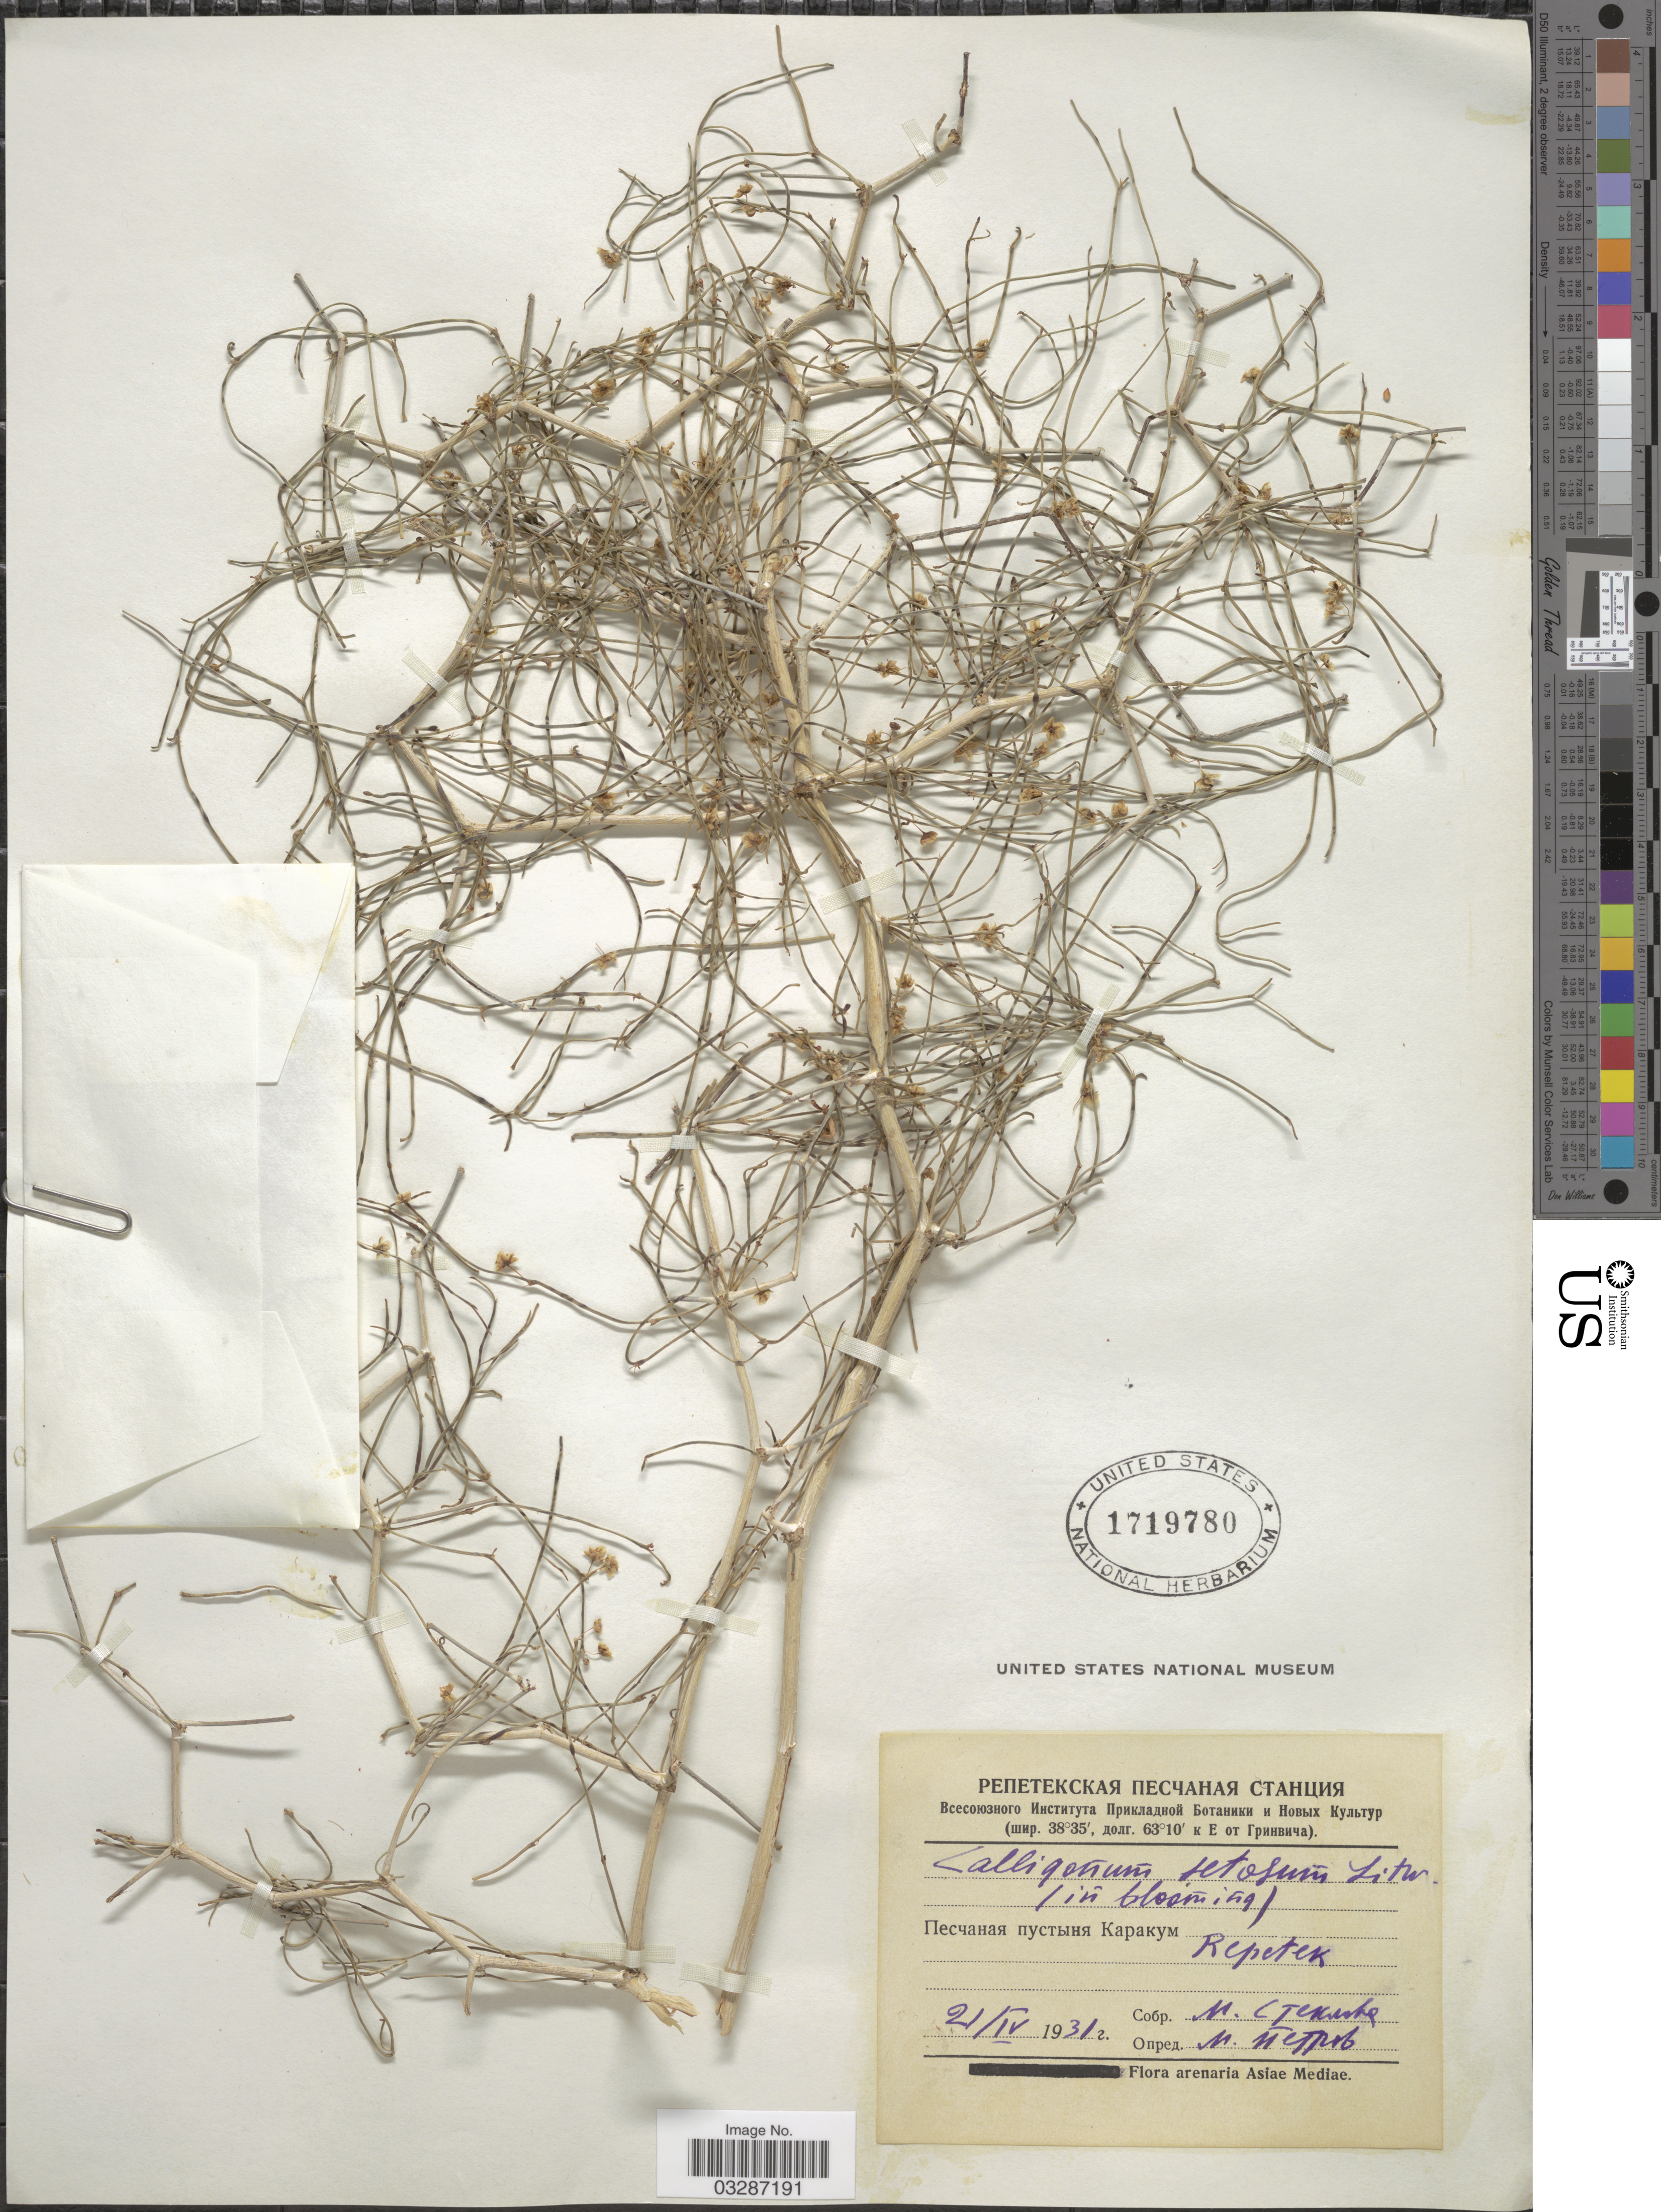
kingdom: Plantae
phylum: Tracheophyta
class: Magnoliopsida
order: Caryophyllales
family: Polygonaceae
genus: Calligonum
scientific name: Calligonum setosum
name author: (Litv.) Litv.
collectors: M. Steklova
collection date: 1931-04-21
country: Turkmenistan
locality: Karakum Desert, Repetek Station.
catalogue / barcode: US 1719780